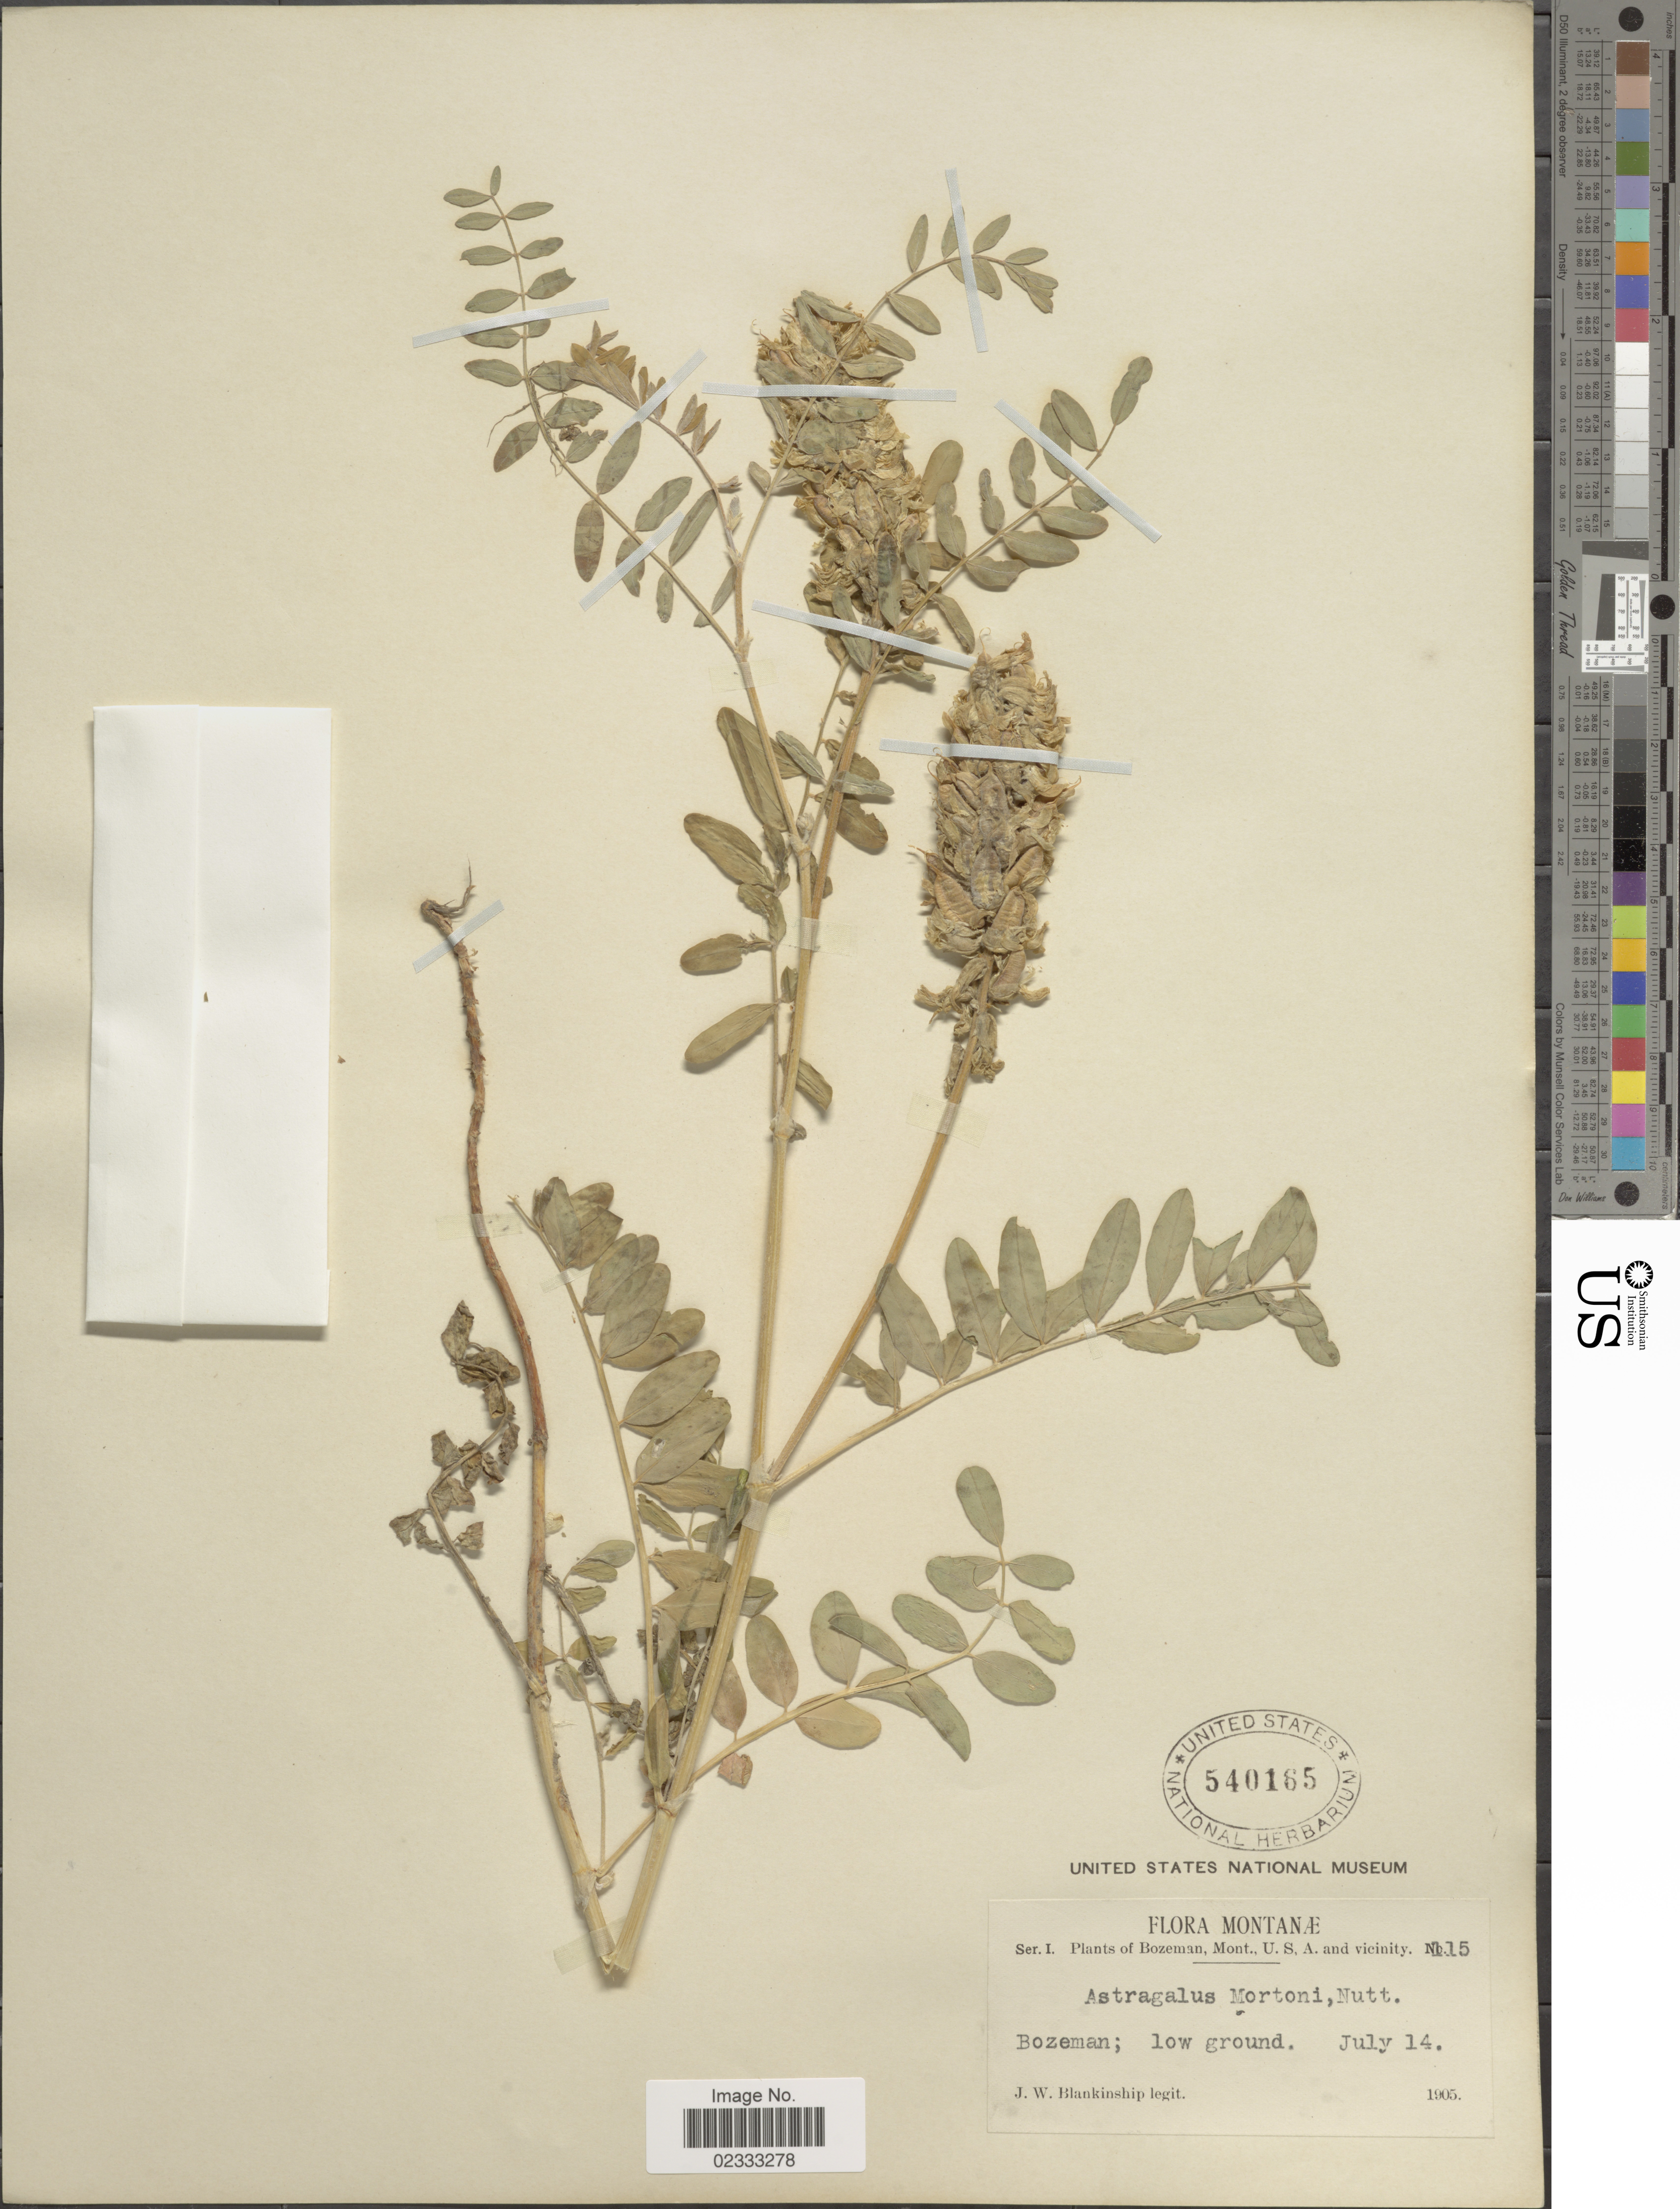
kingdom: Plantae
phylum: Tracheophyta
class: Magnoliopsida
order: Fabales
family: Fabaceae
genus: Astragalus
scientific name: Astragalus mortonii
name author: Nutt.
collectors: J. W. Blankinship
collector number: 115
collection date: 1905-07-14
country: United States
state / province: Montana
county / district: Gallatin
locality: Bozeman, Mony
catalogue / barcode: US 40165